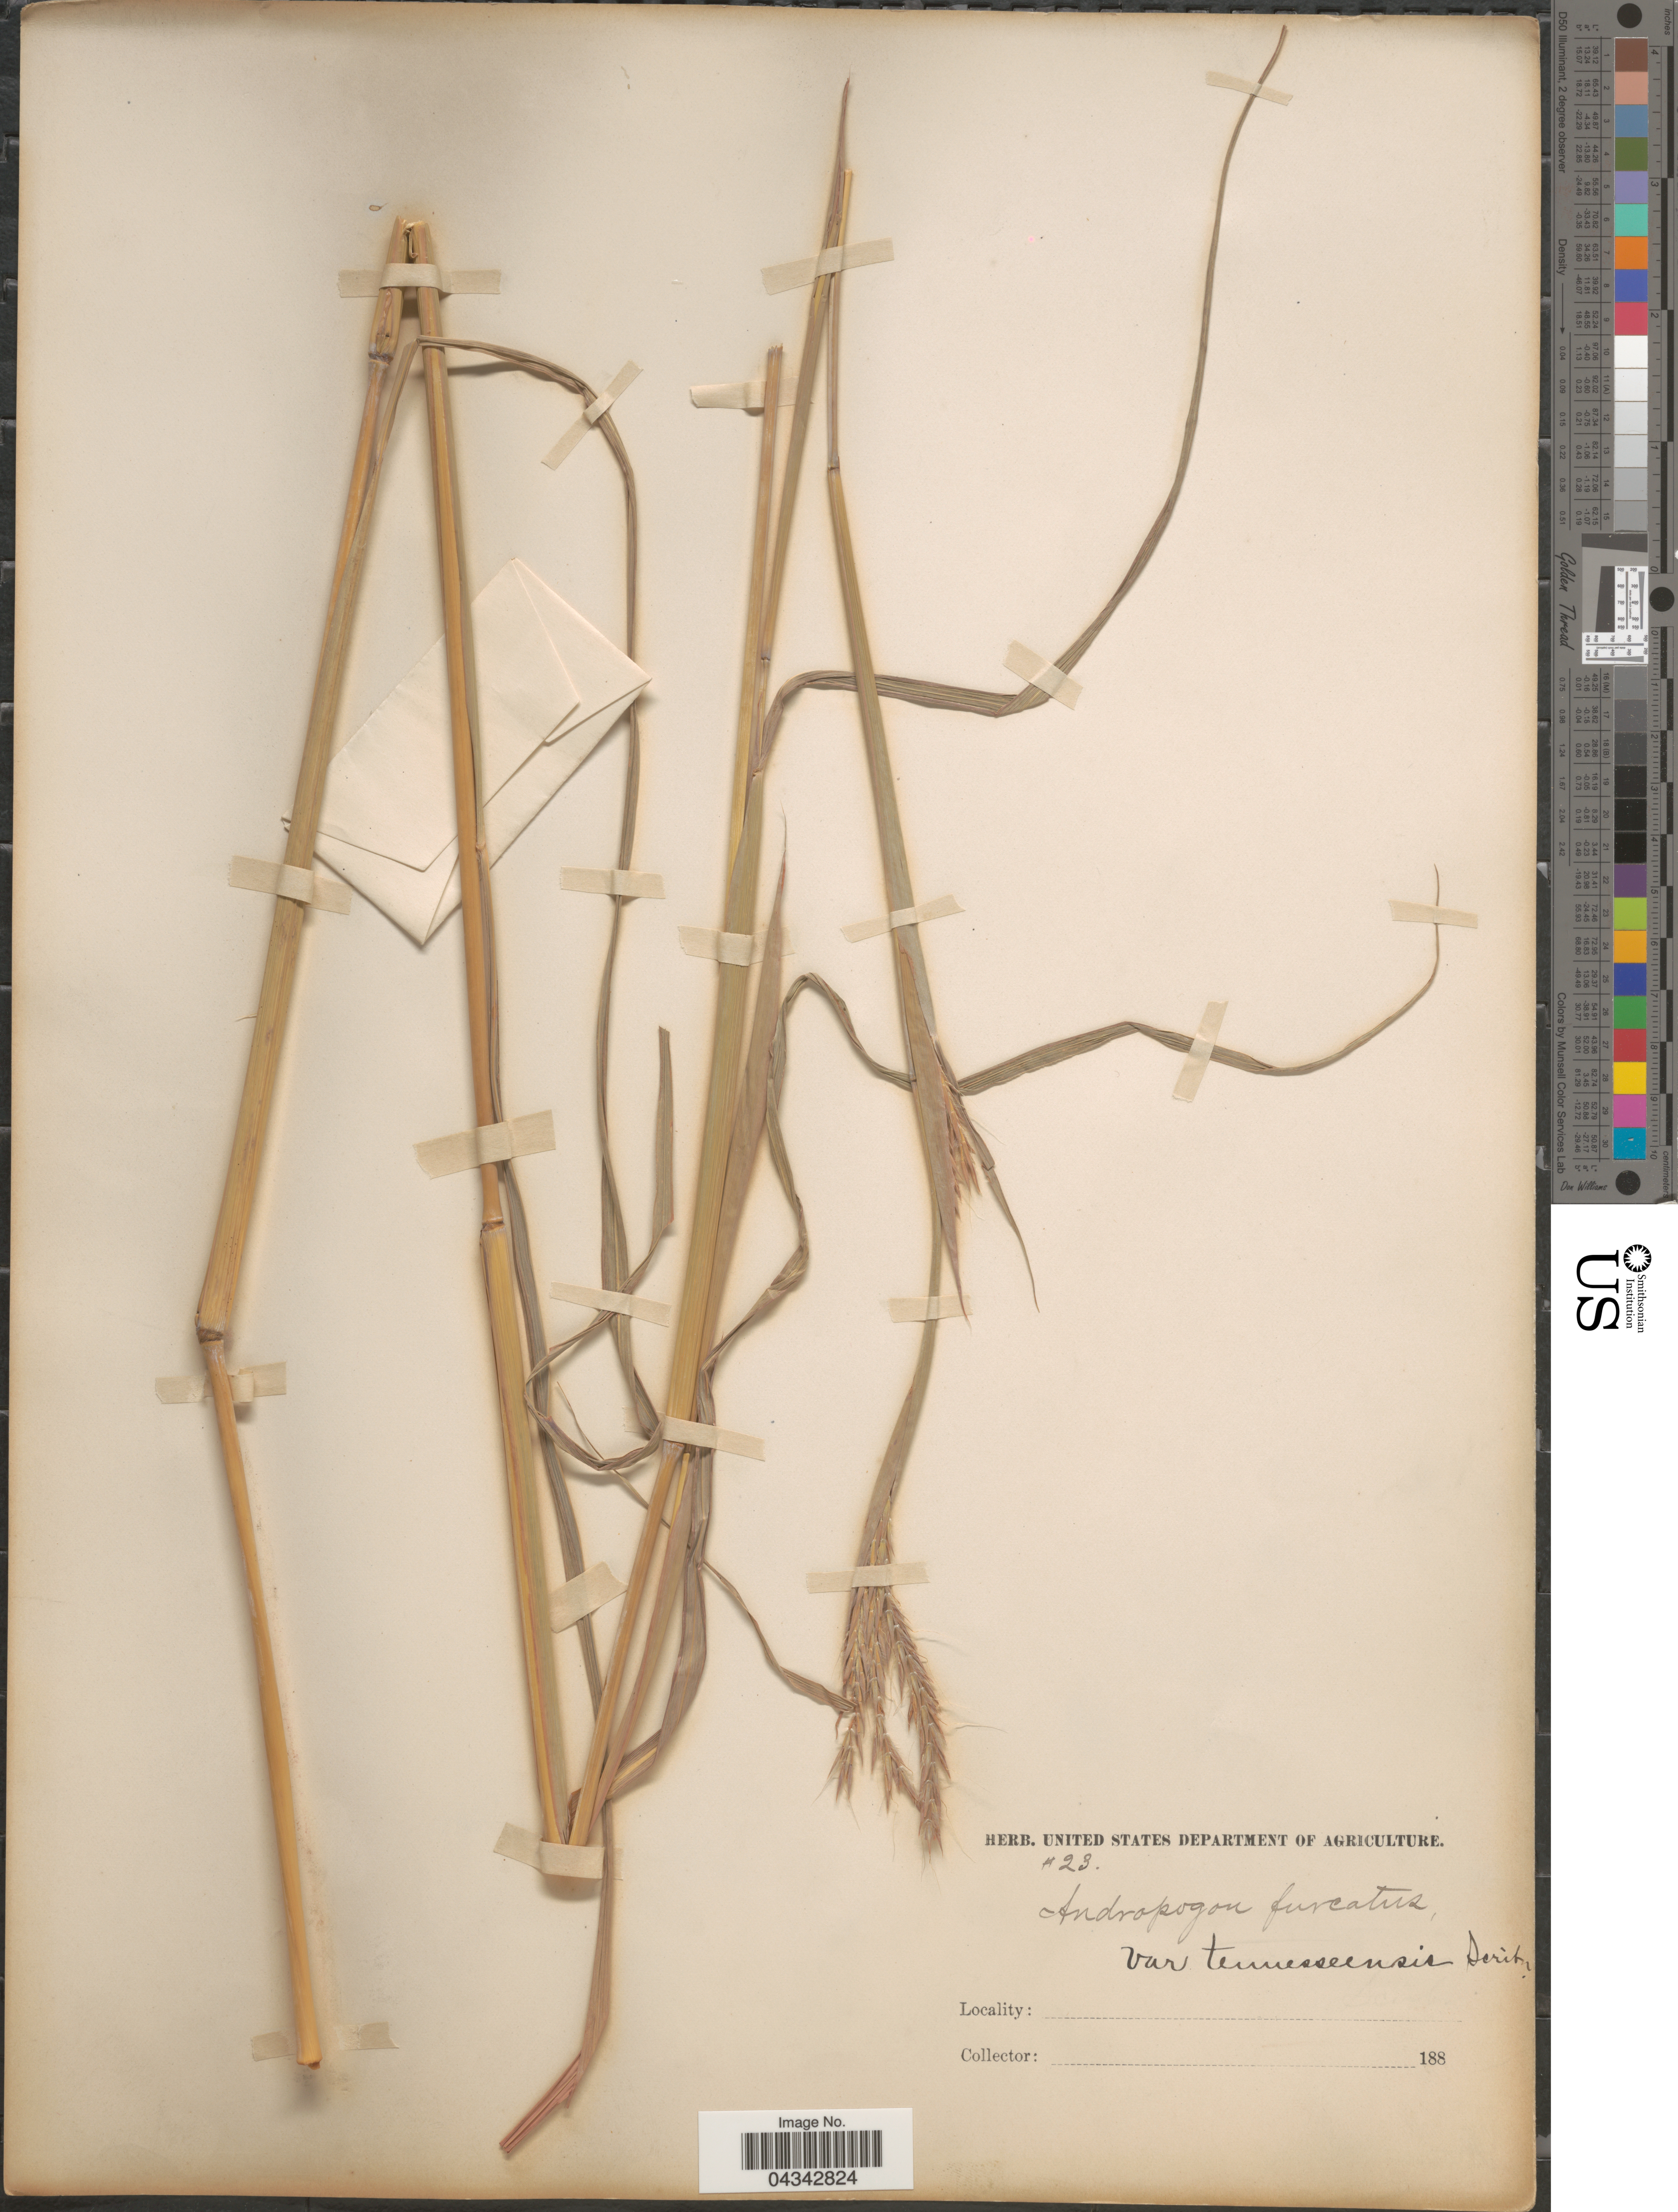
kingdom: Plantae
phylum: Tracheophyta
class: Liliopsida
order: Poales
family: Poaceae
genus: Andropogon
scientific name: Andropogon gerardii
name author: Vitman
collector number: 23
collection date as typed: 188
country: United States